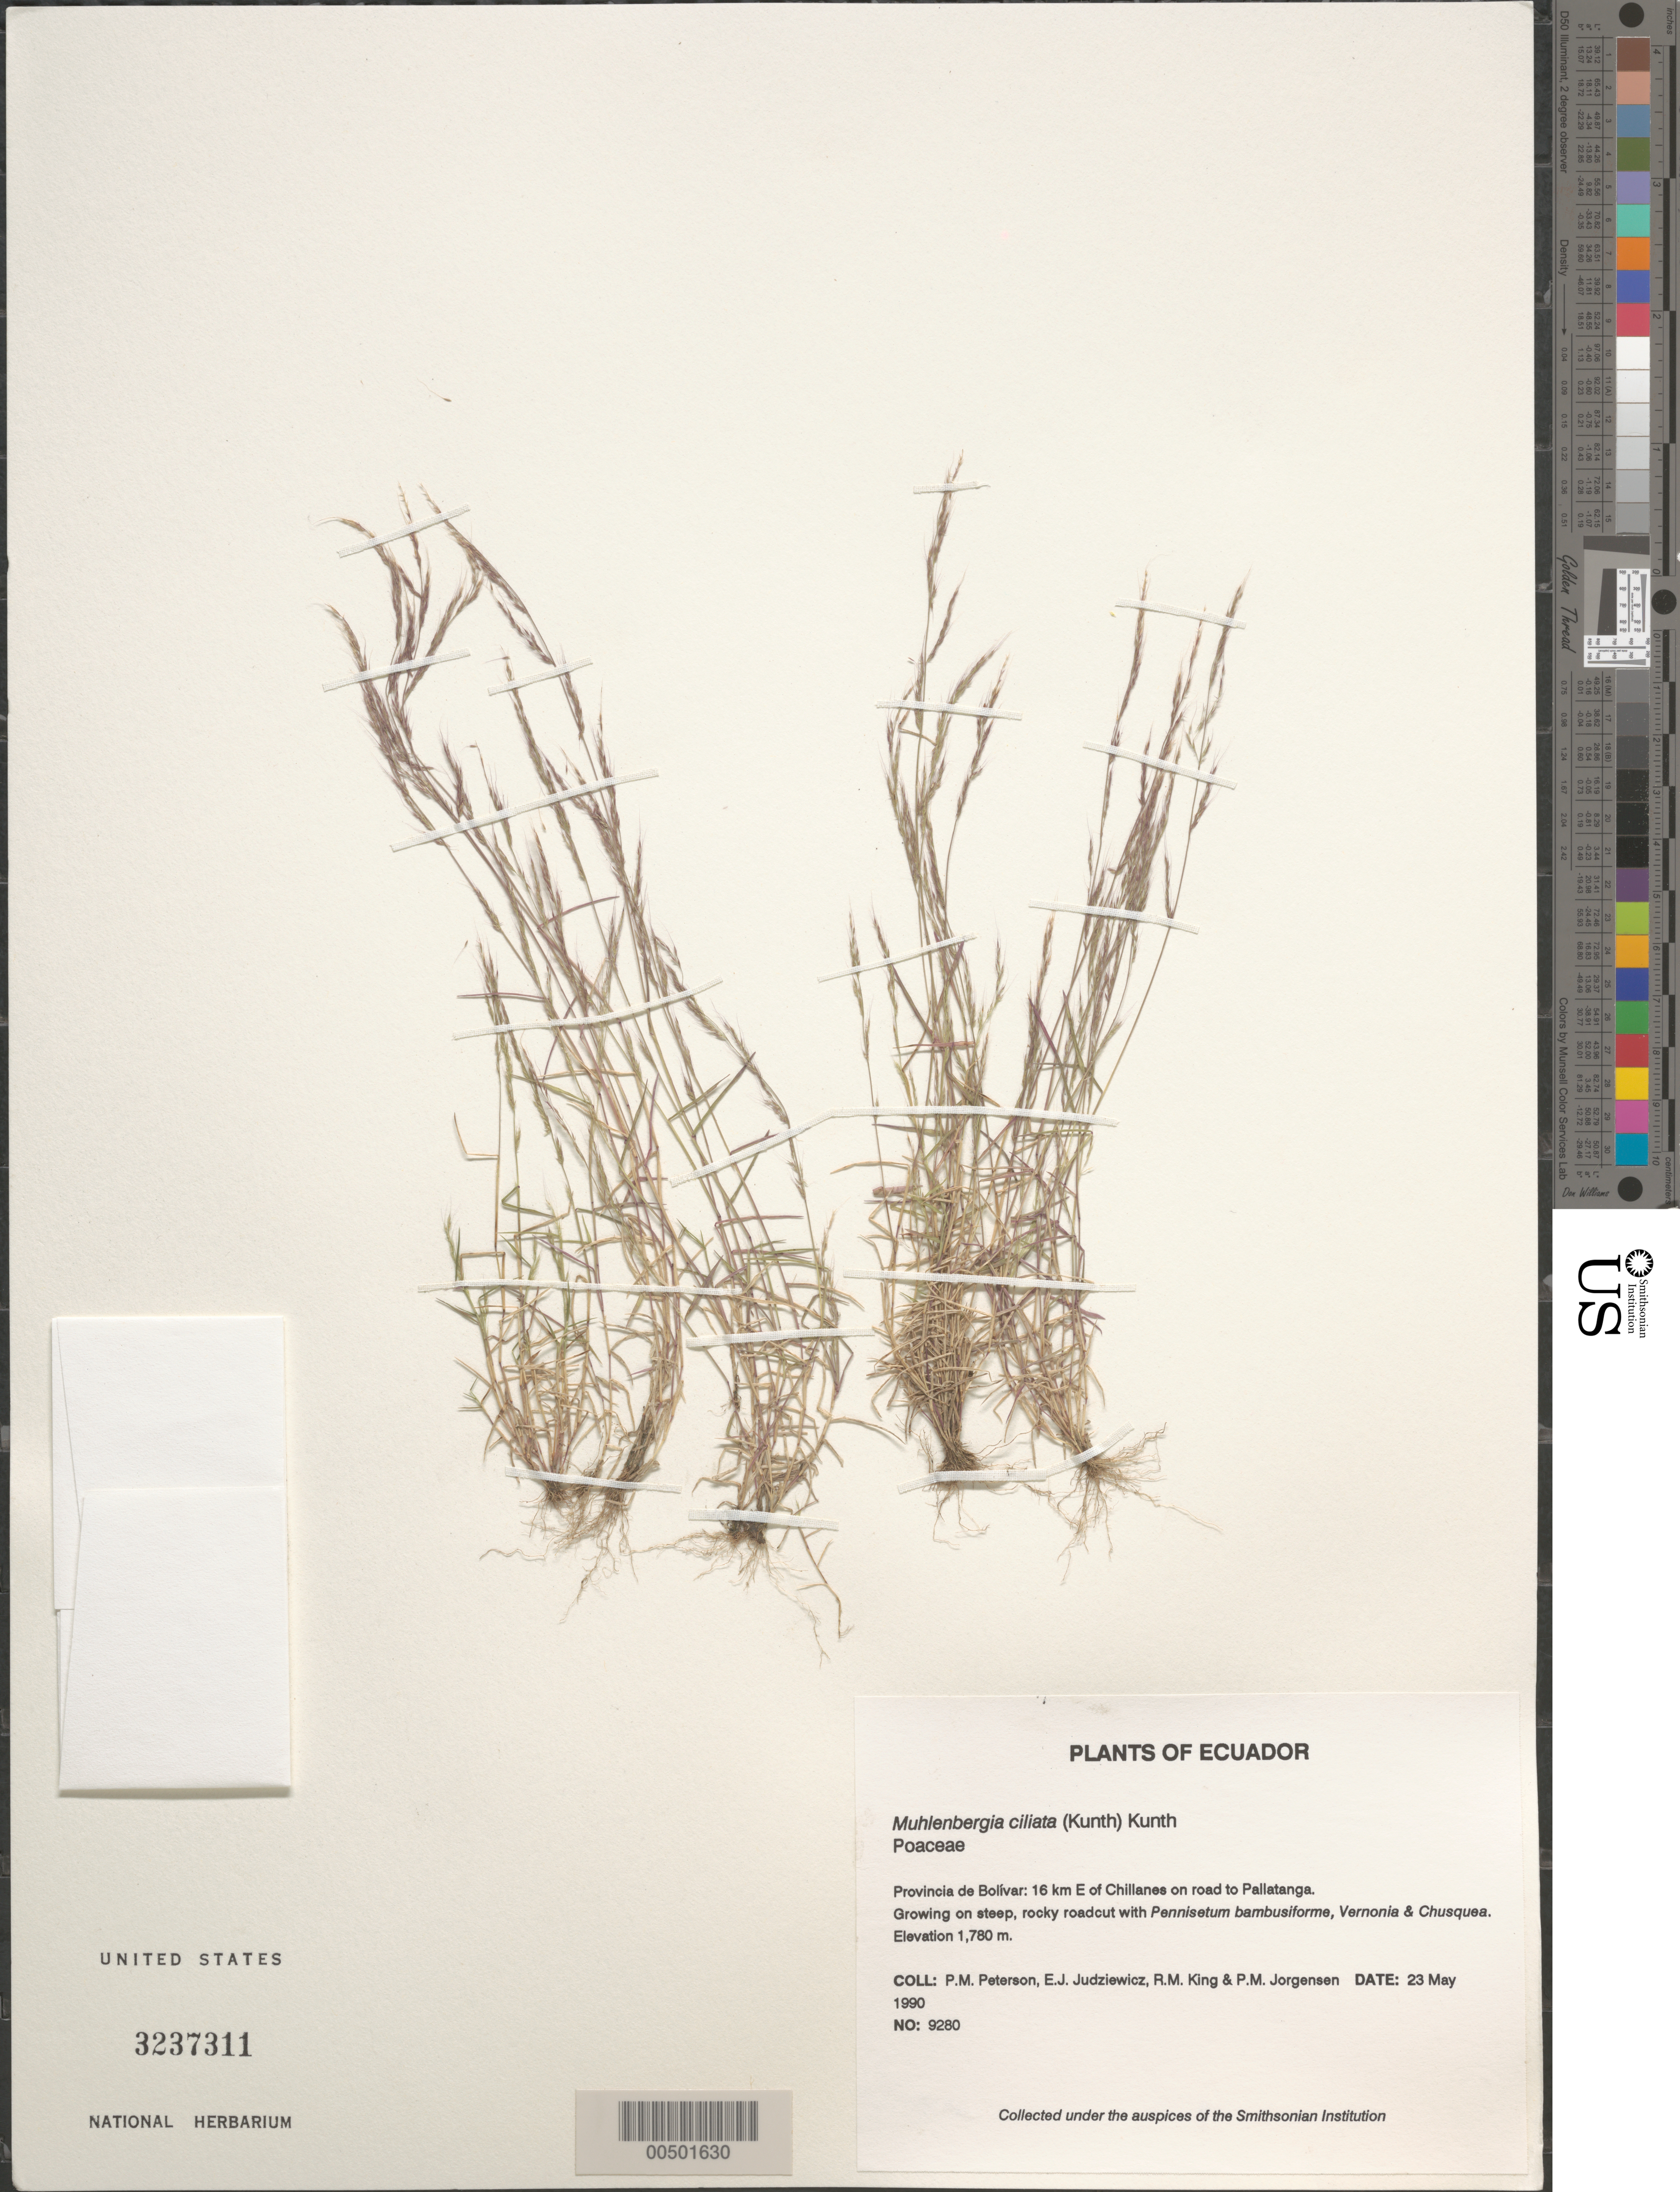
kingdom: Plantae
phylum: Tracheophyta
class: Liliopsida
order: Poales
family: Poaceae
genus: Muhlenbergia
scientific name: Muhlenbergia ciliata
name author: (Kunth) Trin.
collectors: P. M. Peterson, E. J. Judziewicz, R. M. King & P. M. Jørgensen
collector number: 09280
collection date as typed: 23 May 1990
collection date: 1990-05-23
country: Ecuador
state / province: Bolívar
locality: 16 km E of Chillanes on road to Pallatanga.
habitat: Growing on steep, rocky roadcut with Pennisetum bambusiforme, Vernonia & Chusquea.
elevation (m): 1780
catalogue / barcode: US 3237311